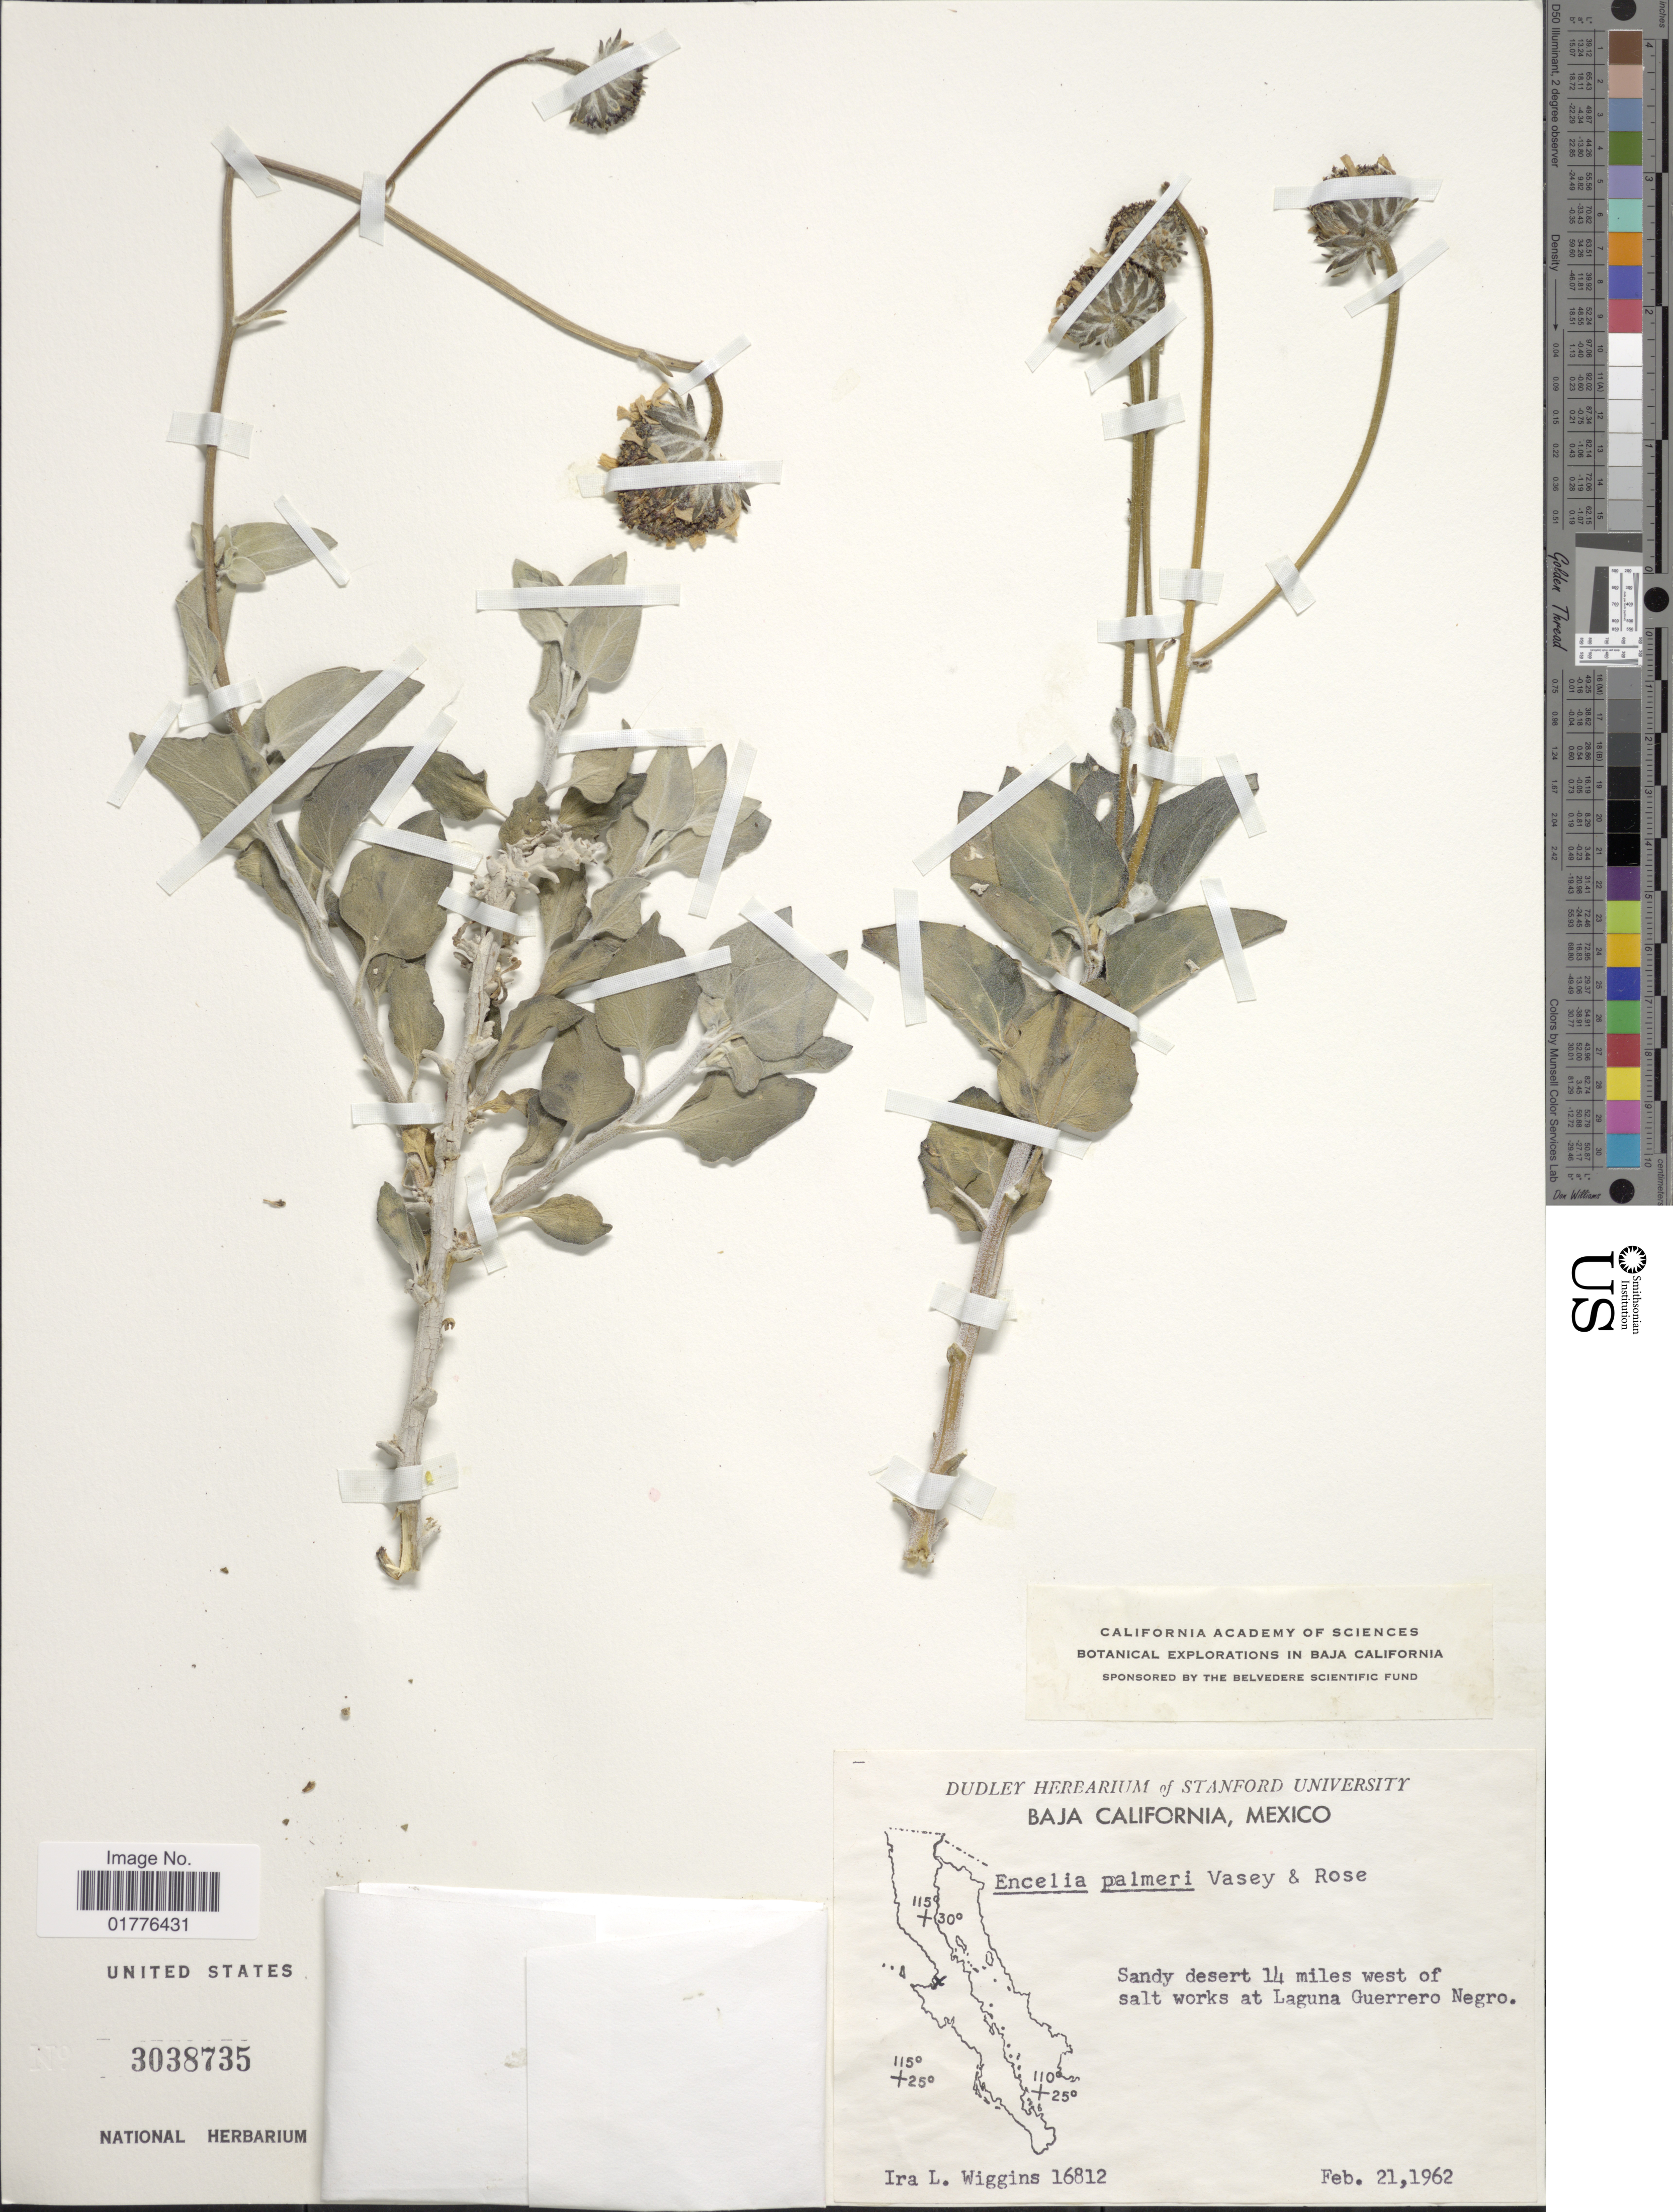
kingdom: Plantae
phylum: Tracheophyta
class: Magnoliopsida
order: Asterales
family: Asteraceae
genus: Encelia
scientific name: Encelia palmeri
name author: Vasey & Rose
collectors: I. L. Wiggins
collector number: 16812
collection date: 1962-02-21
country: Mexico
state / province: Baja California Sur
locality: Sandy desert 14 miles west of salt works at Laguna Guerrero Negro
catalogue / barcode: US 3038735